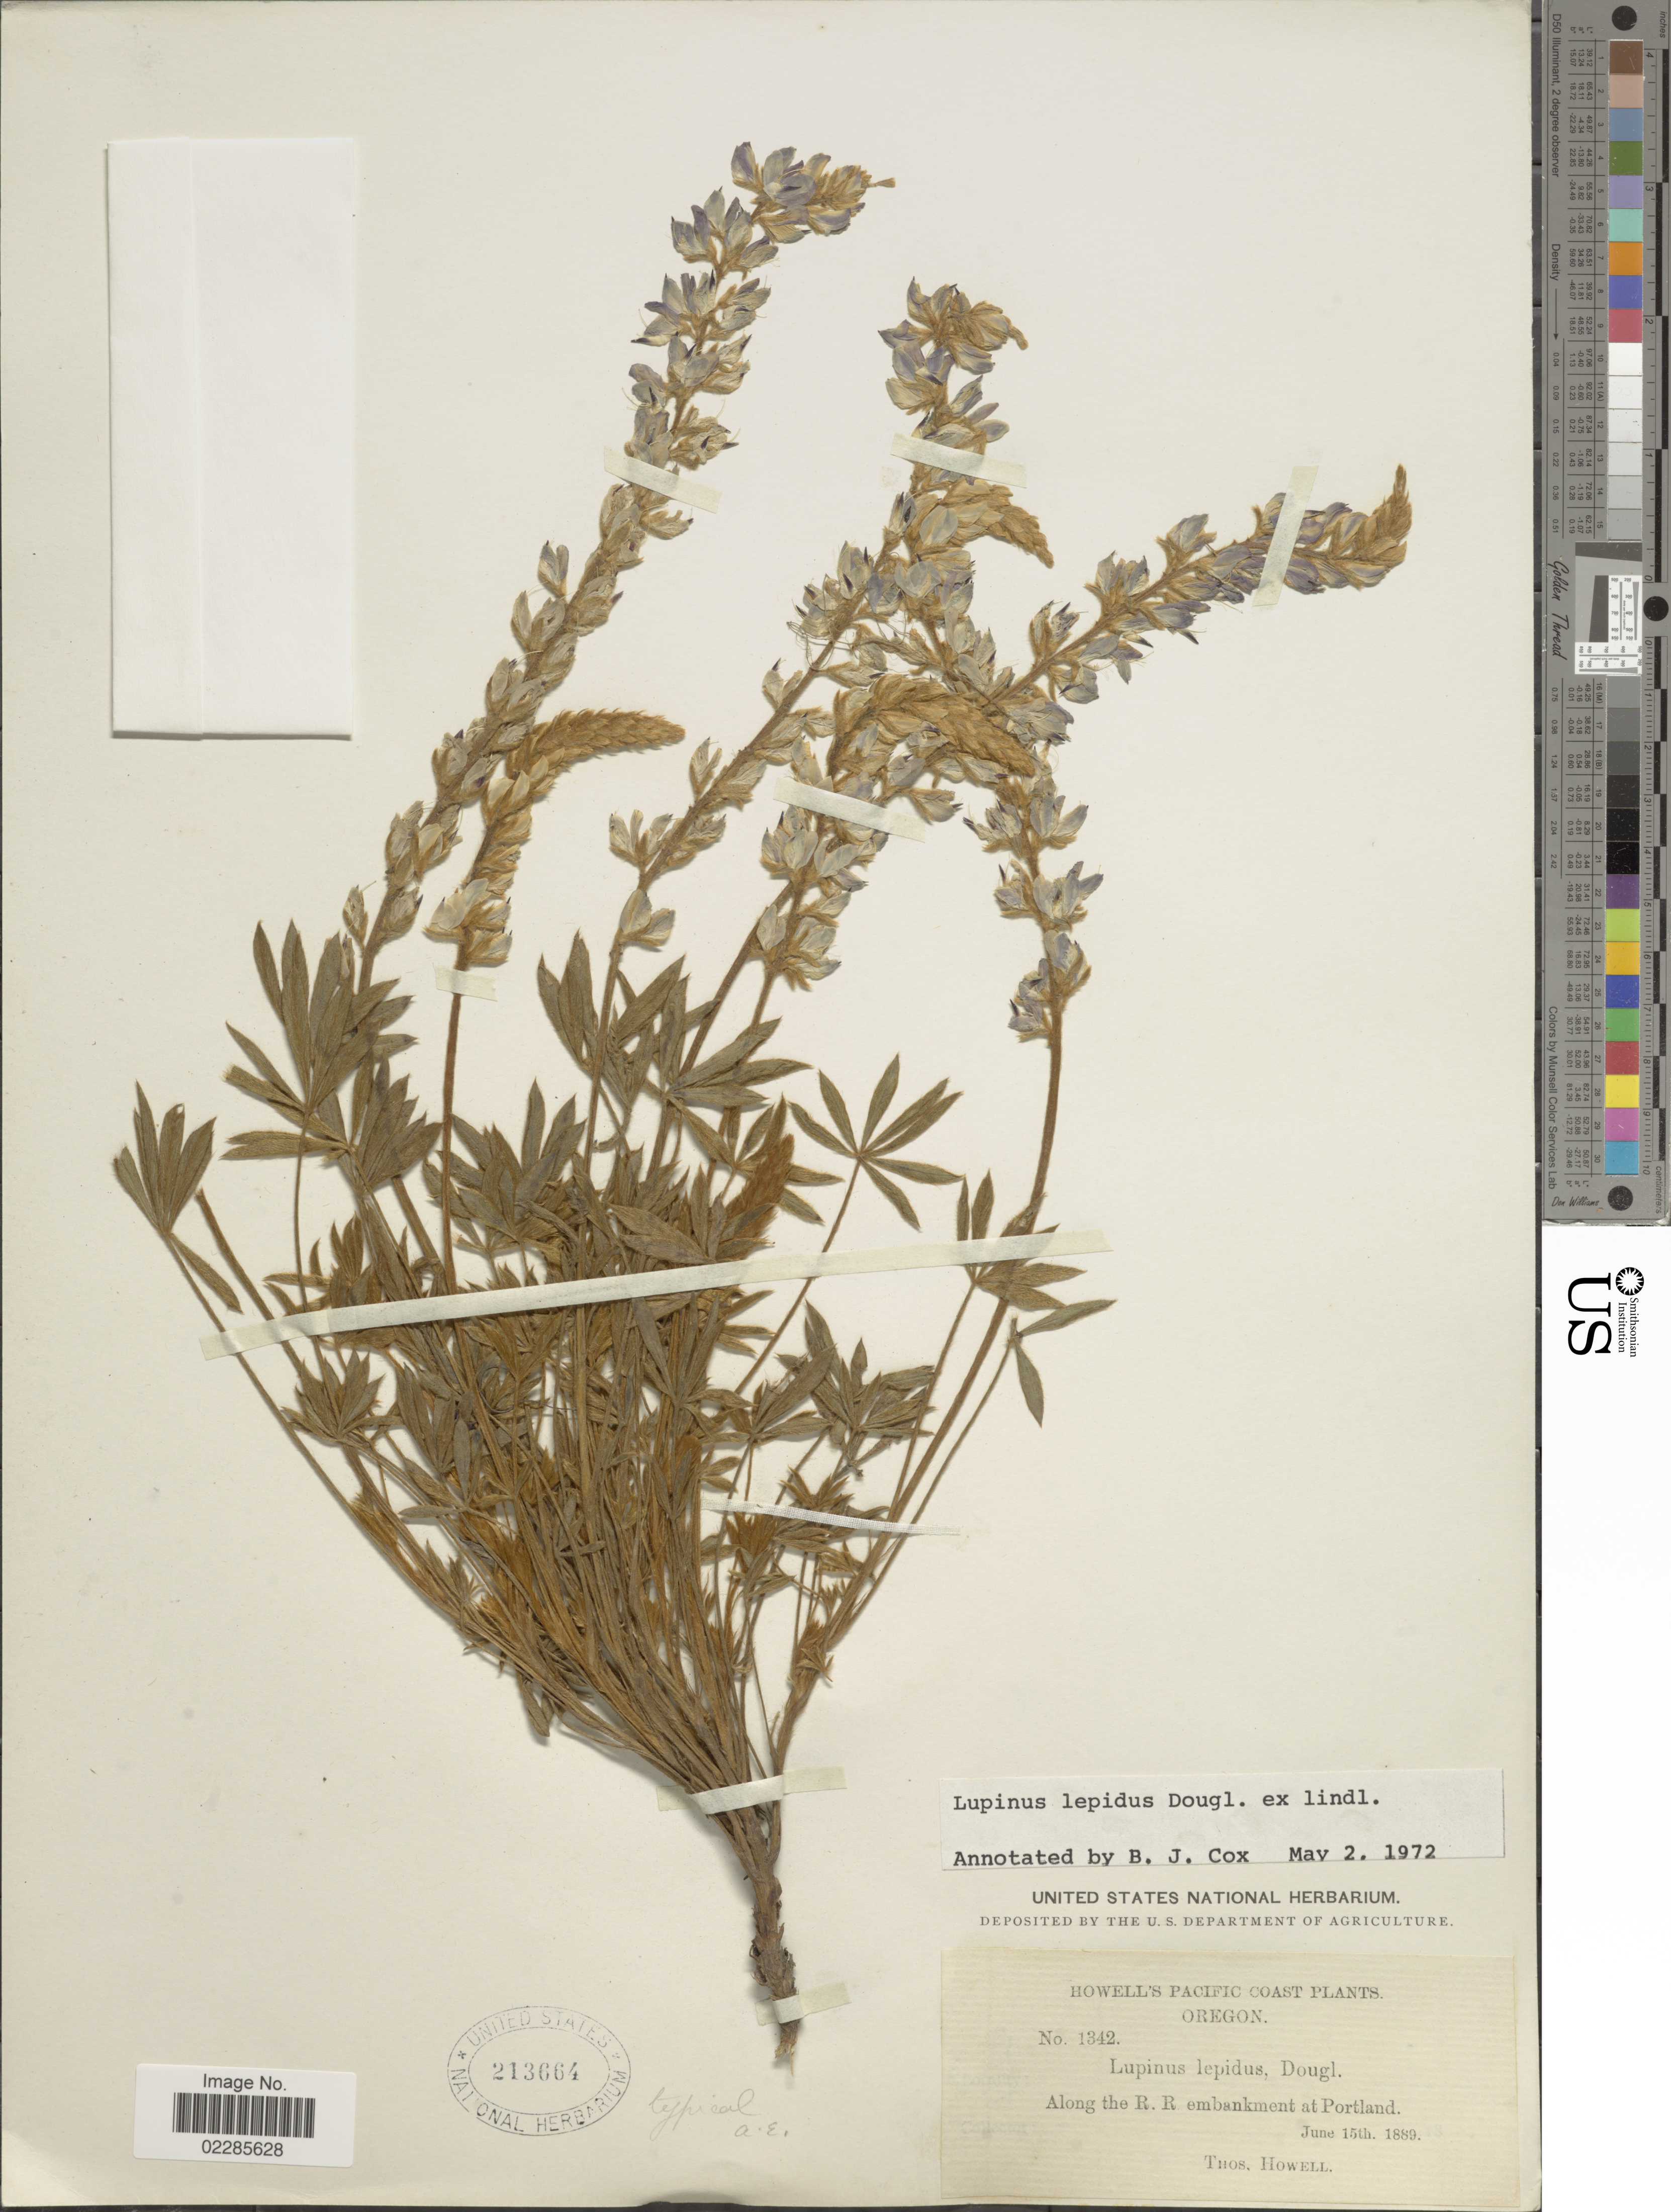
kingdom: Plantae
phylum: Tracheophyta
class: Magnoliopsida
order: Fabales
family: Fabaceae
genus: Lupinus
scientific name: Lupinus lepidus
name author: Douglas ex Lindl.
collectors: T. Howell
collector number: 1342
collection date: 1889-06-15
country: United States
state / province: Oregon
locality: Pacific Coast, Along the R.R. embankment at Portland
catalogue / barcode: US 213664